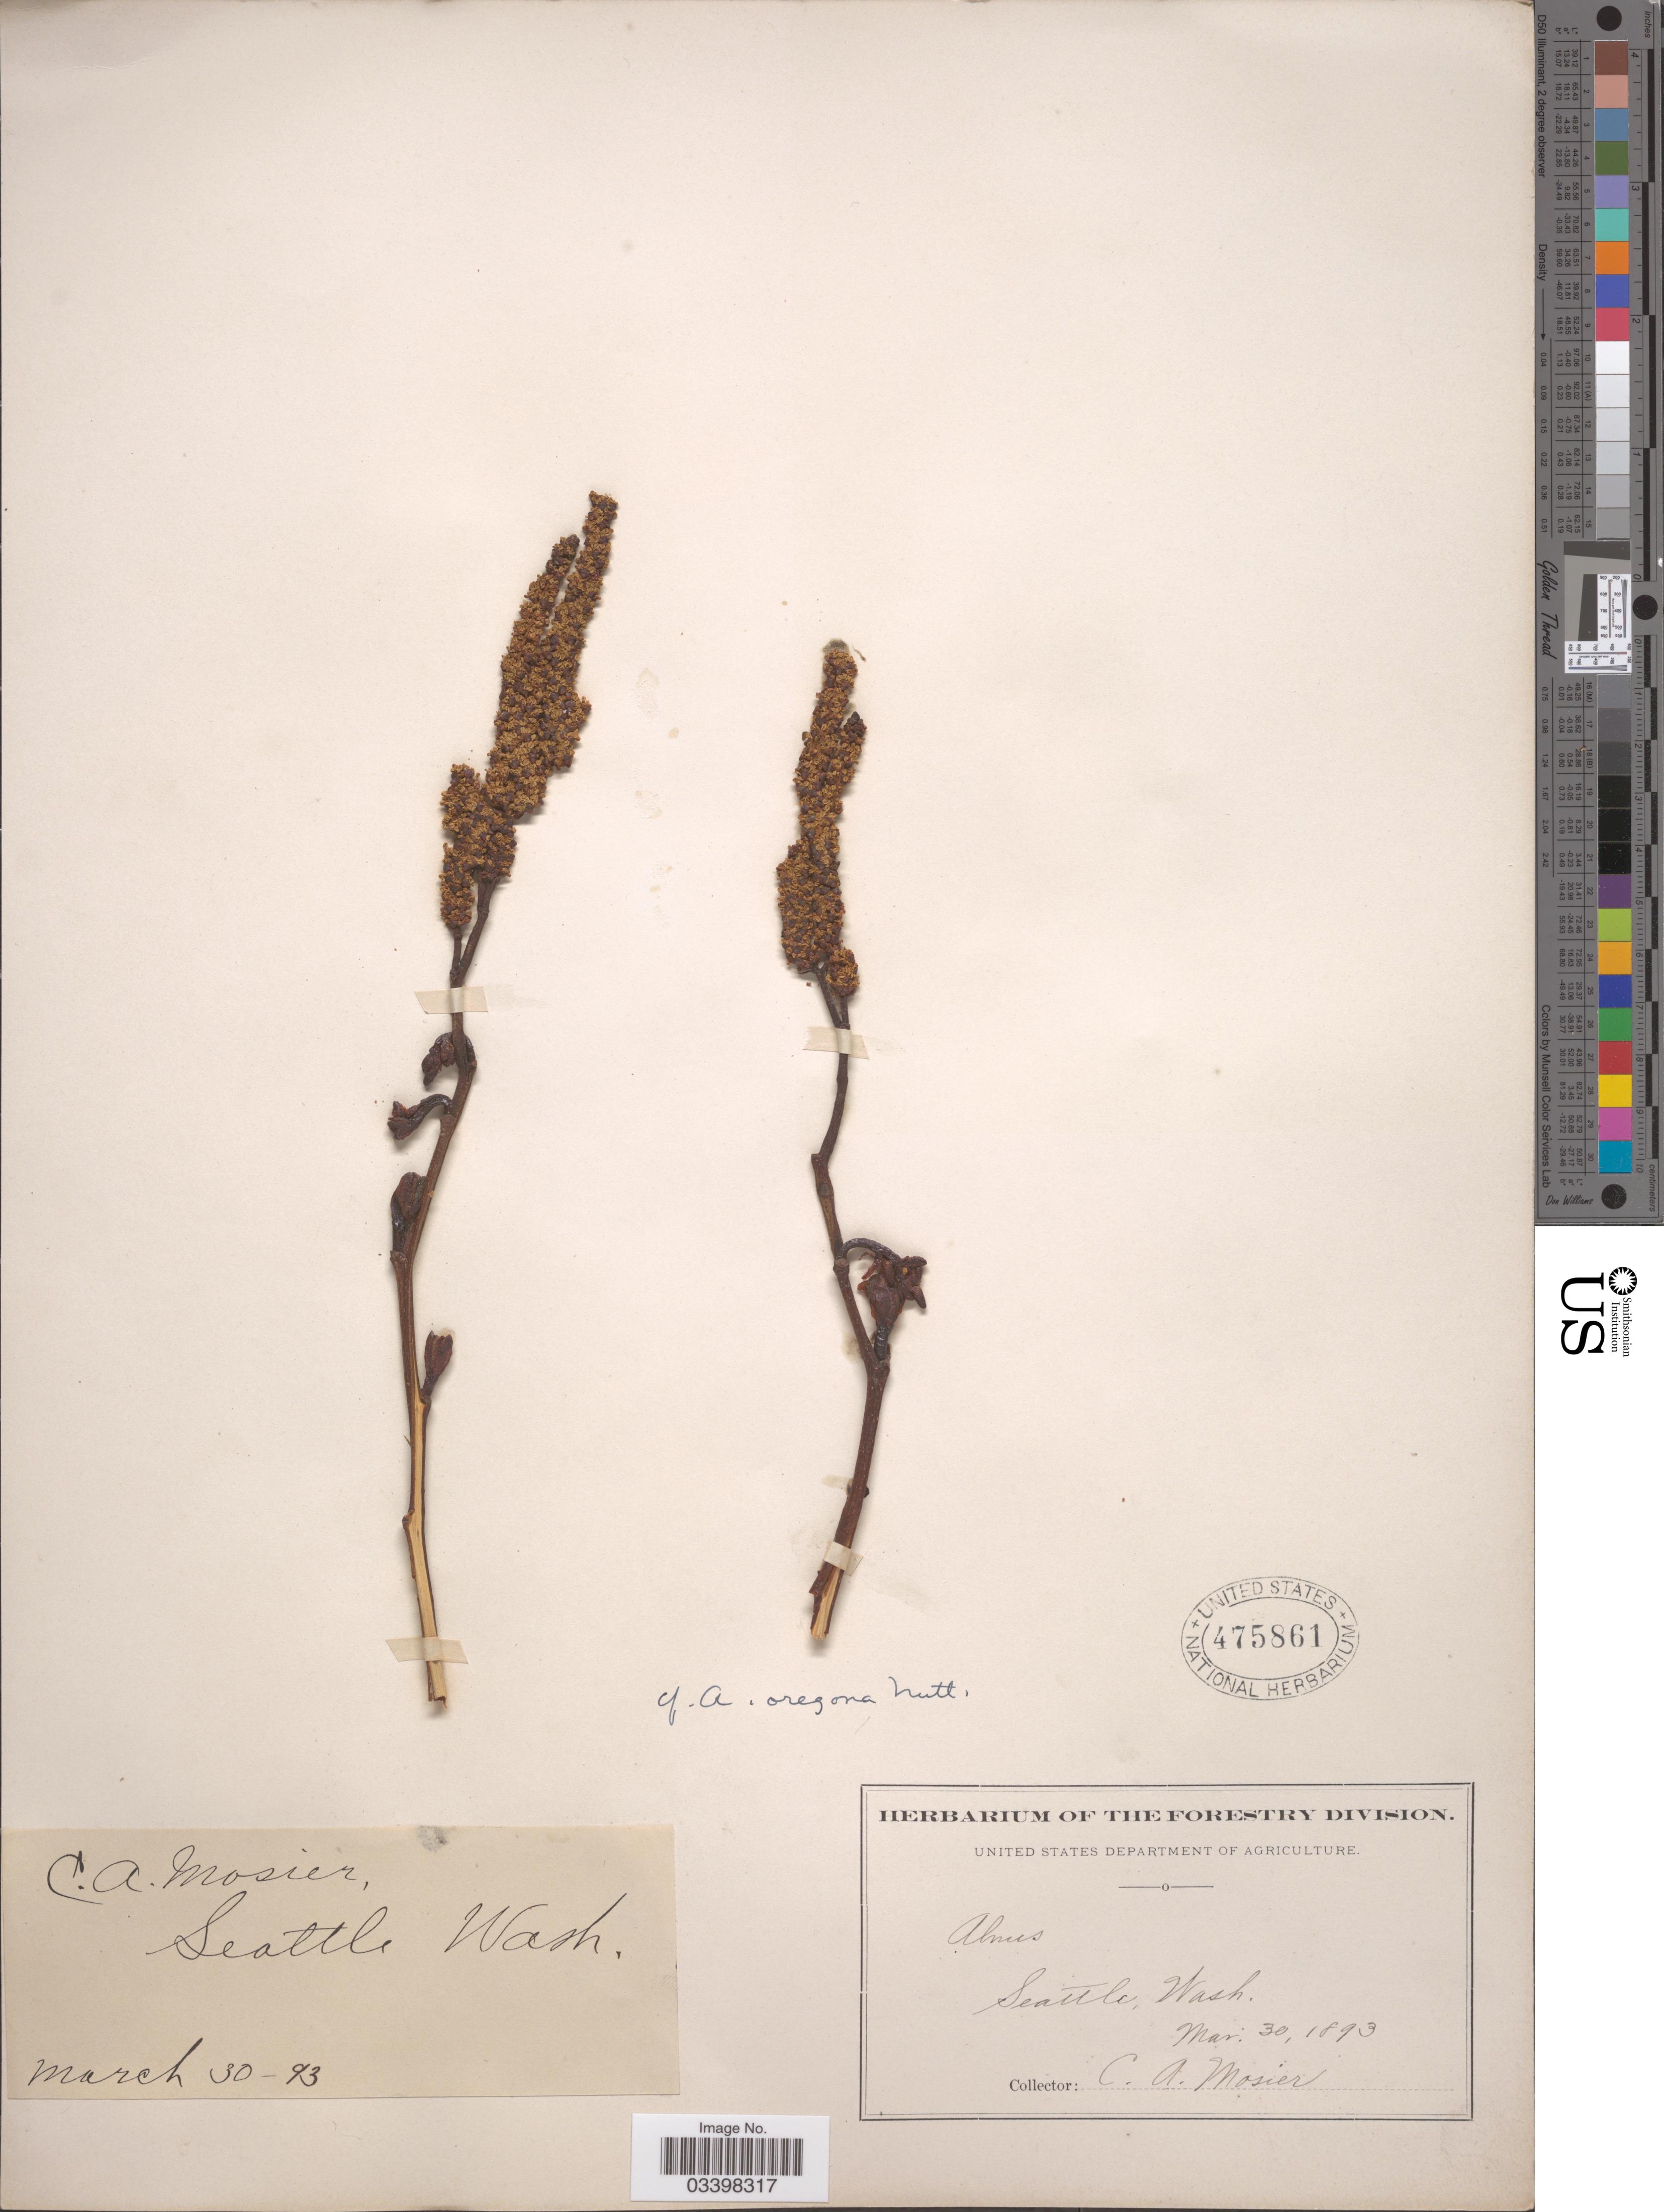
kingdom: Plantae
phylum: Tracheophyta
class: Magnoliopsida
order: Fagales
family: Betulaceae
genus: Alnus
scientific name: Alnus rubra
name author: Bong.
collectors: C. A. Mosier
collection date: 1893-03-30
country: United States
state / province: Washington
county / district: King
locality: Seattle.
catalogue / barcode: US 475861